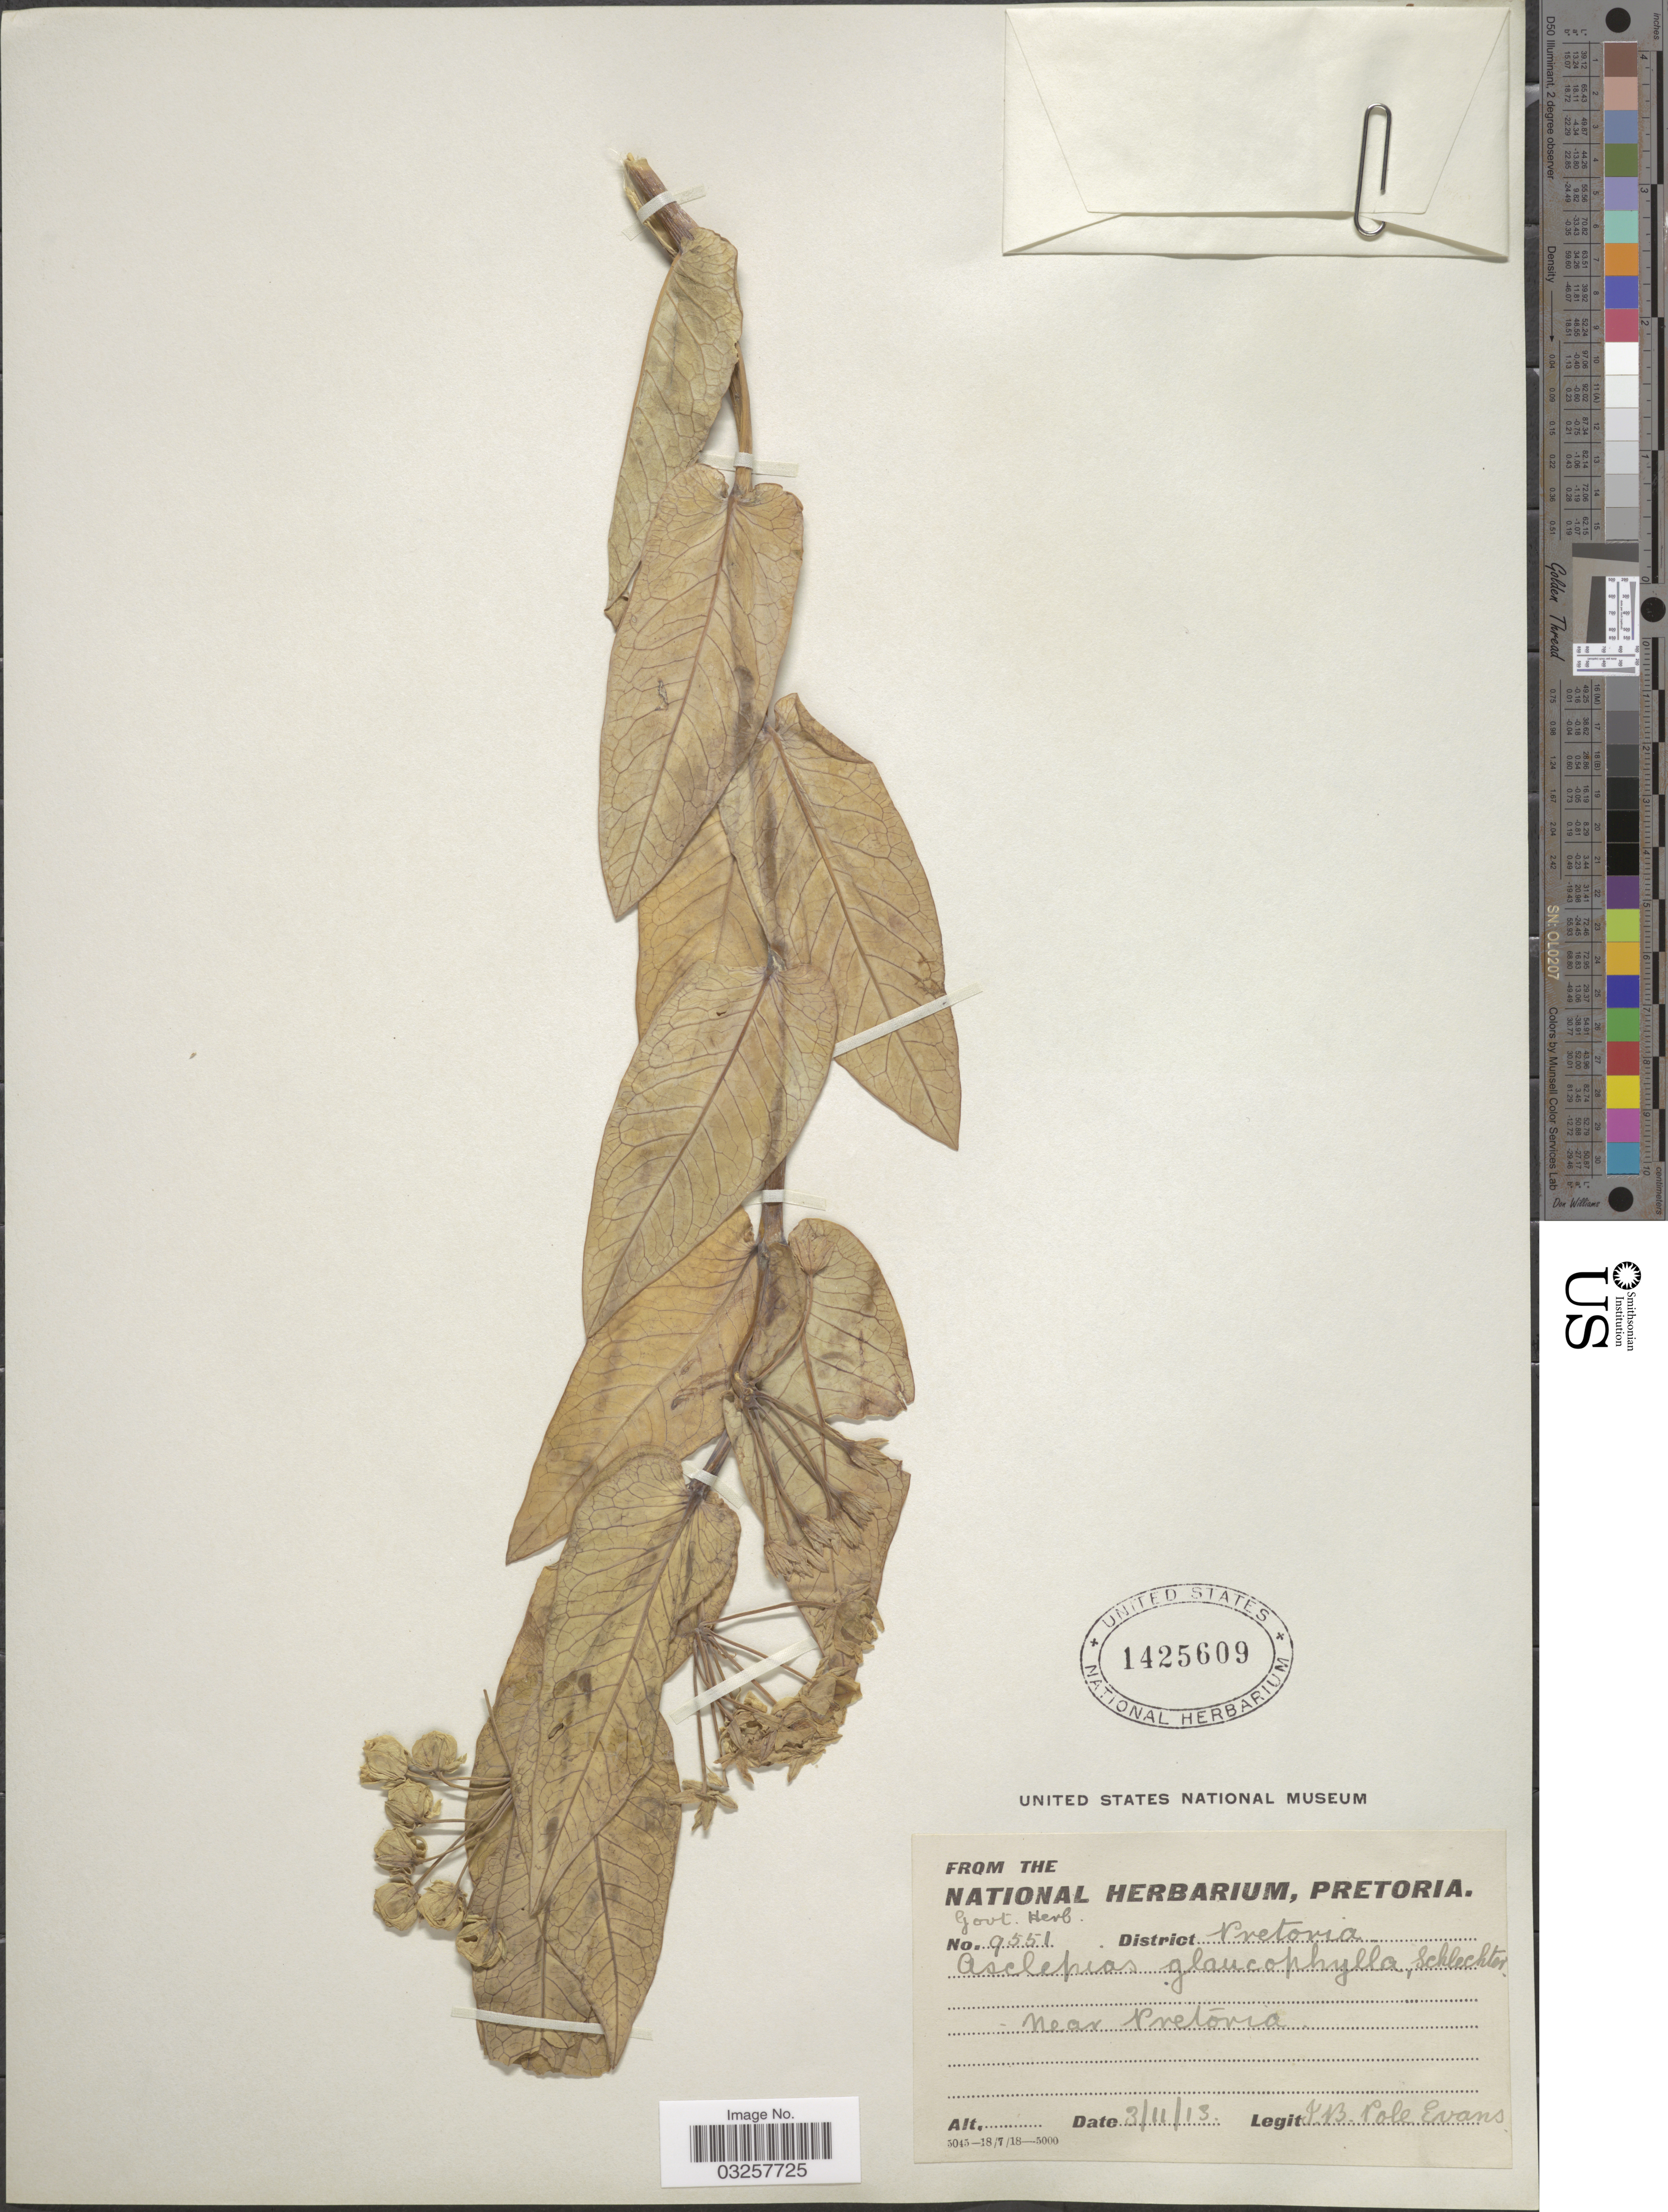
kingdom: Plantae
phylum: Tracheophyta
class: Magnoliopsida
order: Gentianales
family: Apocynaceae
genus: Asclepias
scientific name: Asclepias glaucophylla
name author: (Schltr.) Schltr.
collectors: I. B. Pole-Evans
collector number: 9551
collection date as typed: Transcribed d/m/y: 3/11/13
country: South Africa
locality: District Pretoria. Near Pretoria.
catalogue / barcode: US 1425609